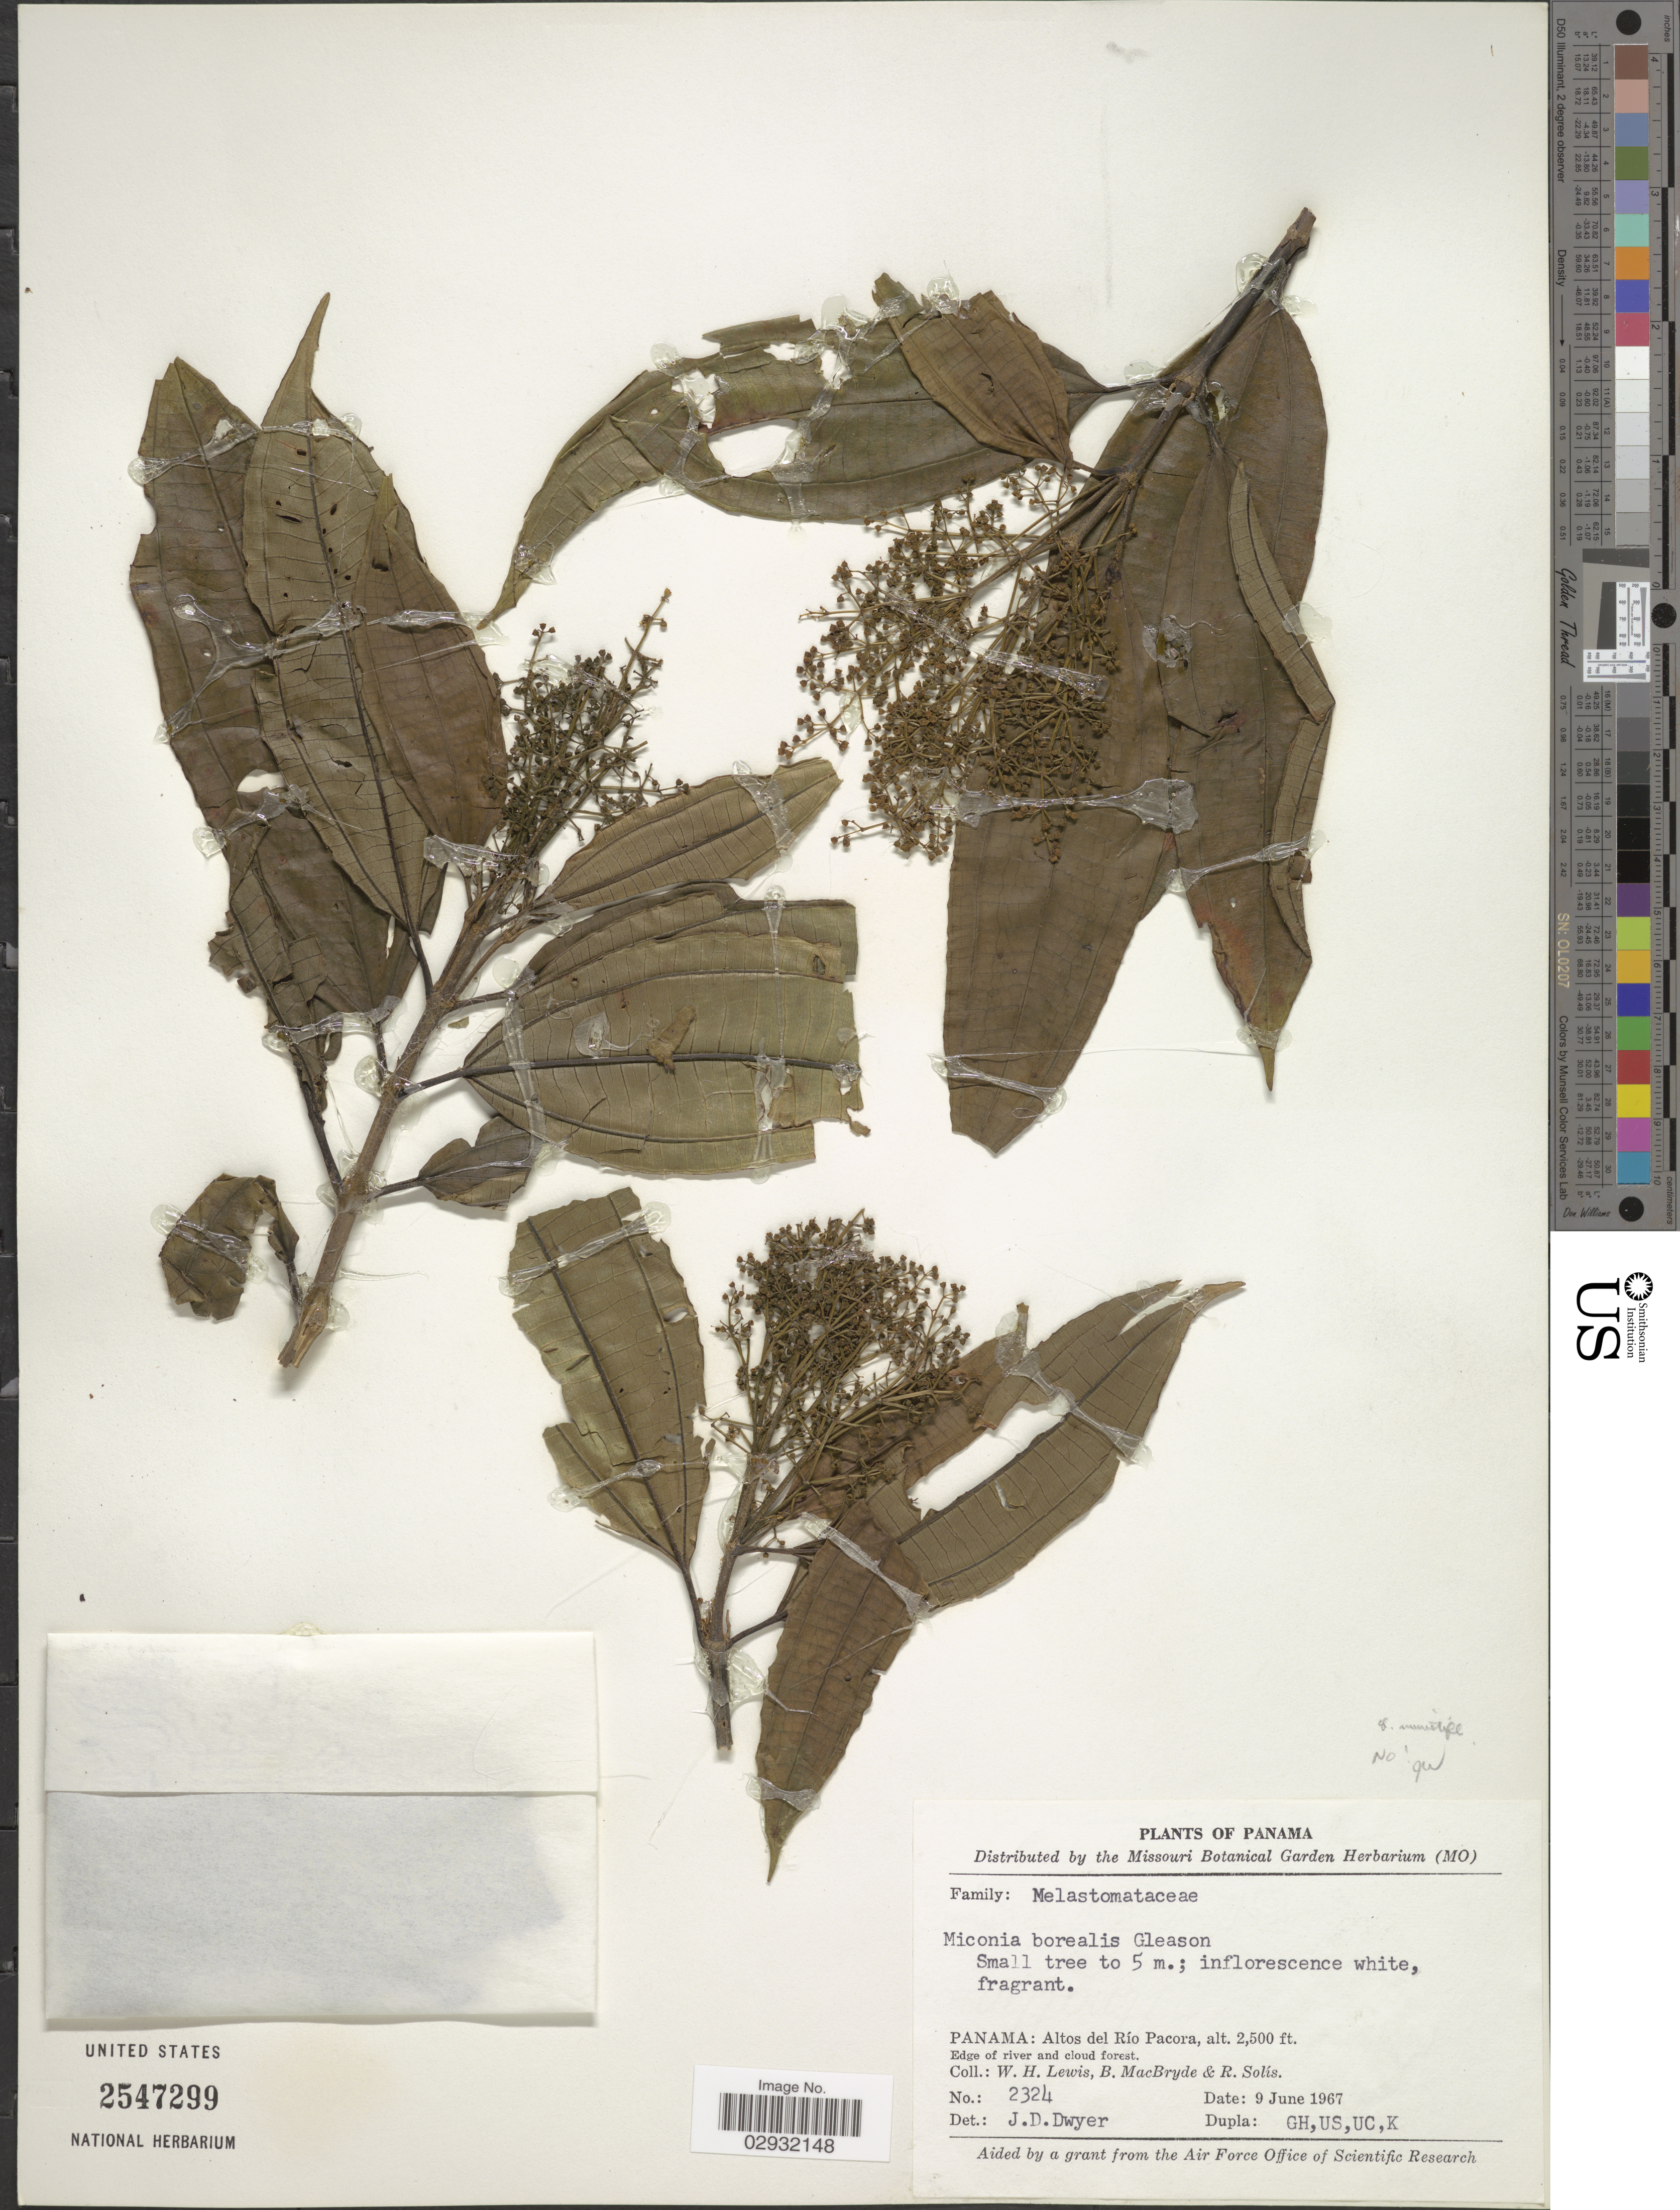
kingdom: Plantae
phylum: Tracheophyta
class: Magnoliopsida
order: Myrtales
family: Melastomataceae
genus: Miconia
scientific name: Miconia borealis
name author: Gleason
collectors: W. H. Lewis, B. MacBryde & R. Solis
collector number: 2324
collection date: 1967-06-09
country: Panama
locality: Altos del Río Pacora.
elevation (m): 762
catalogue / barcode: US 2547299